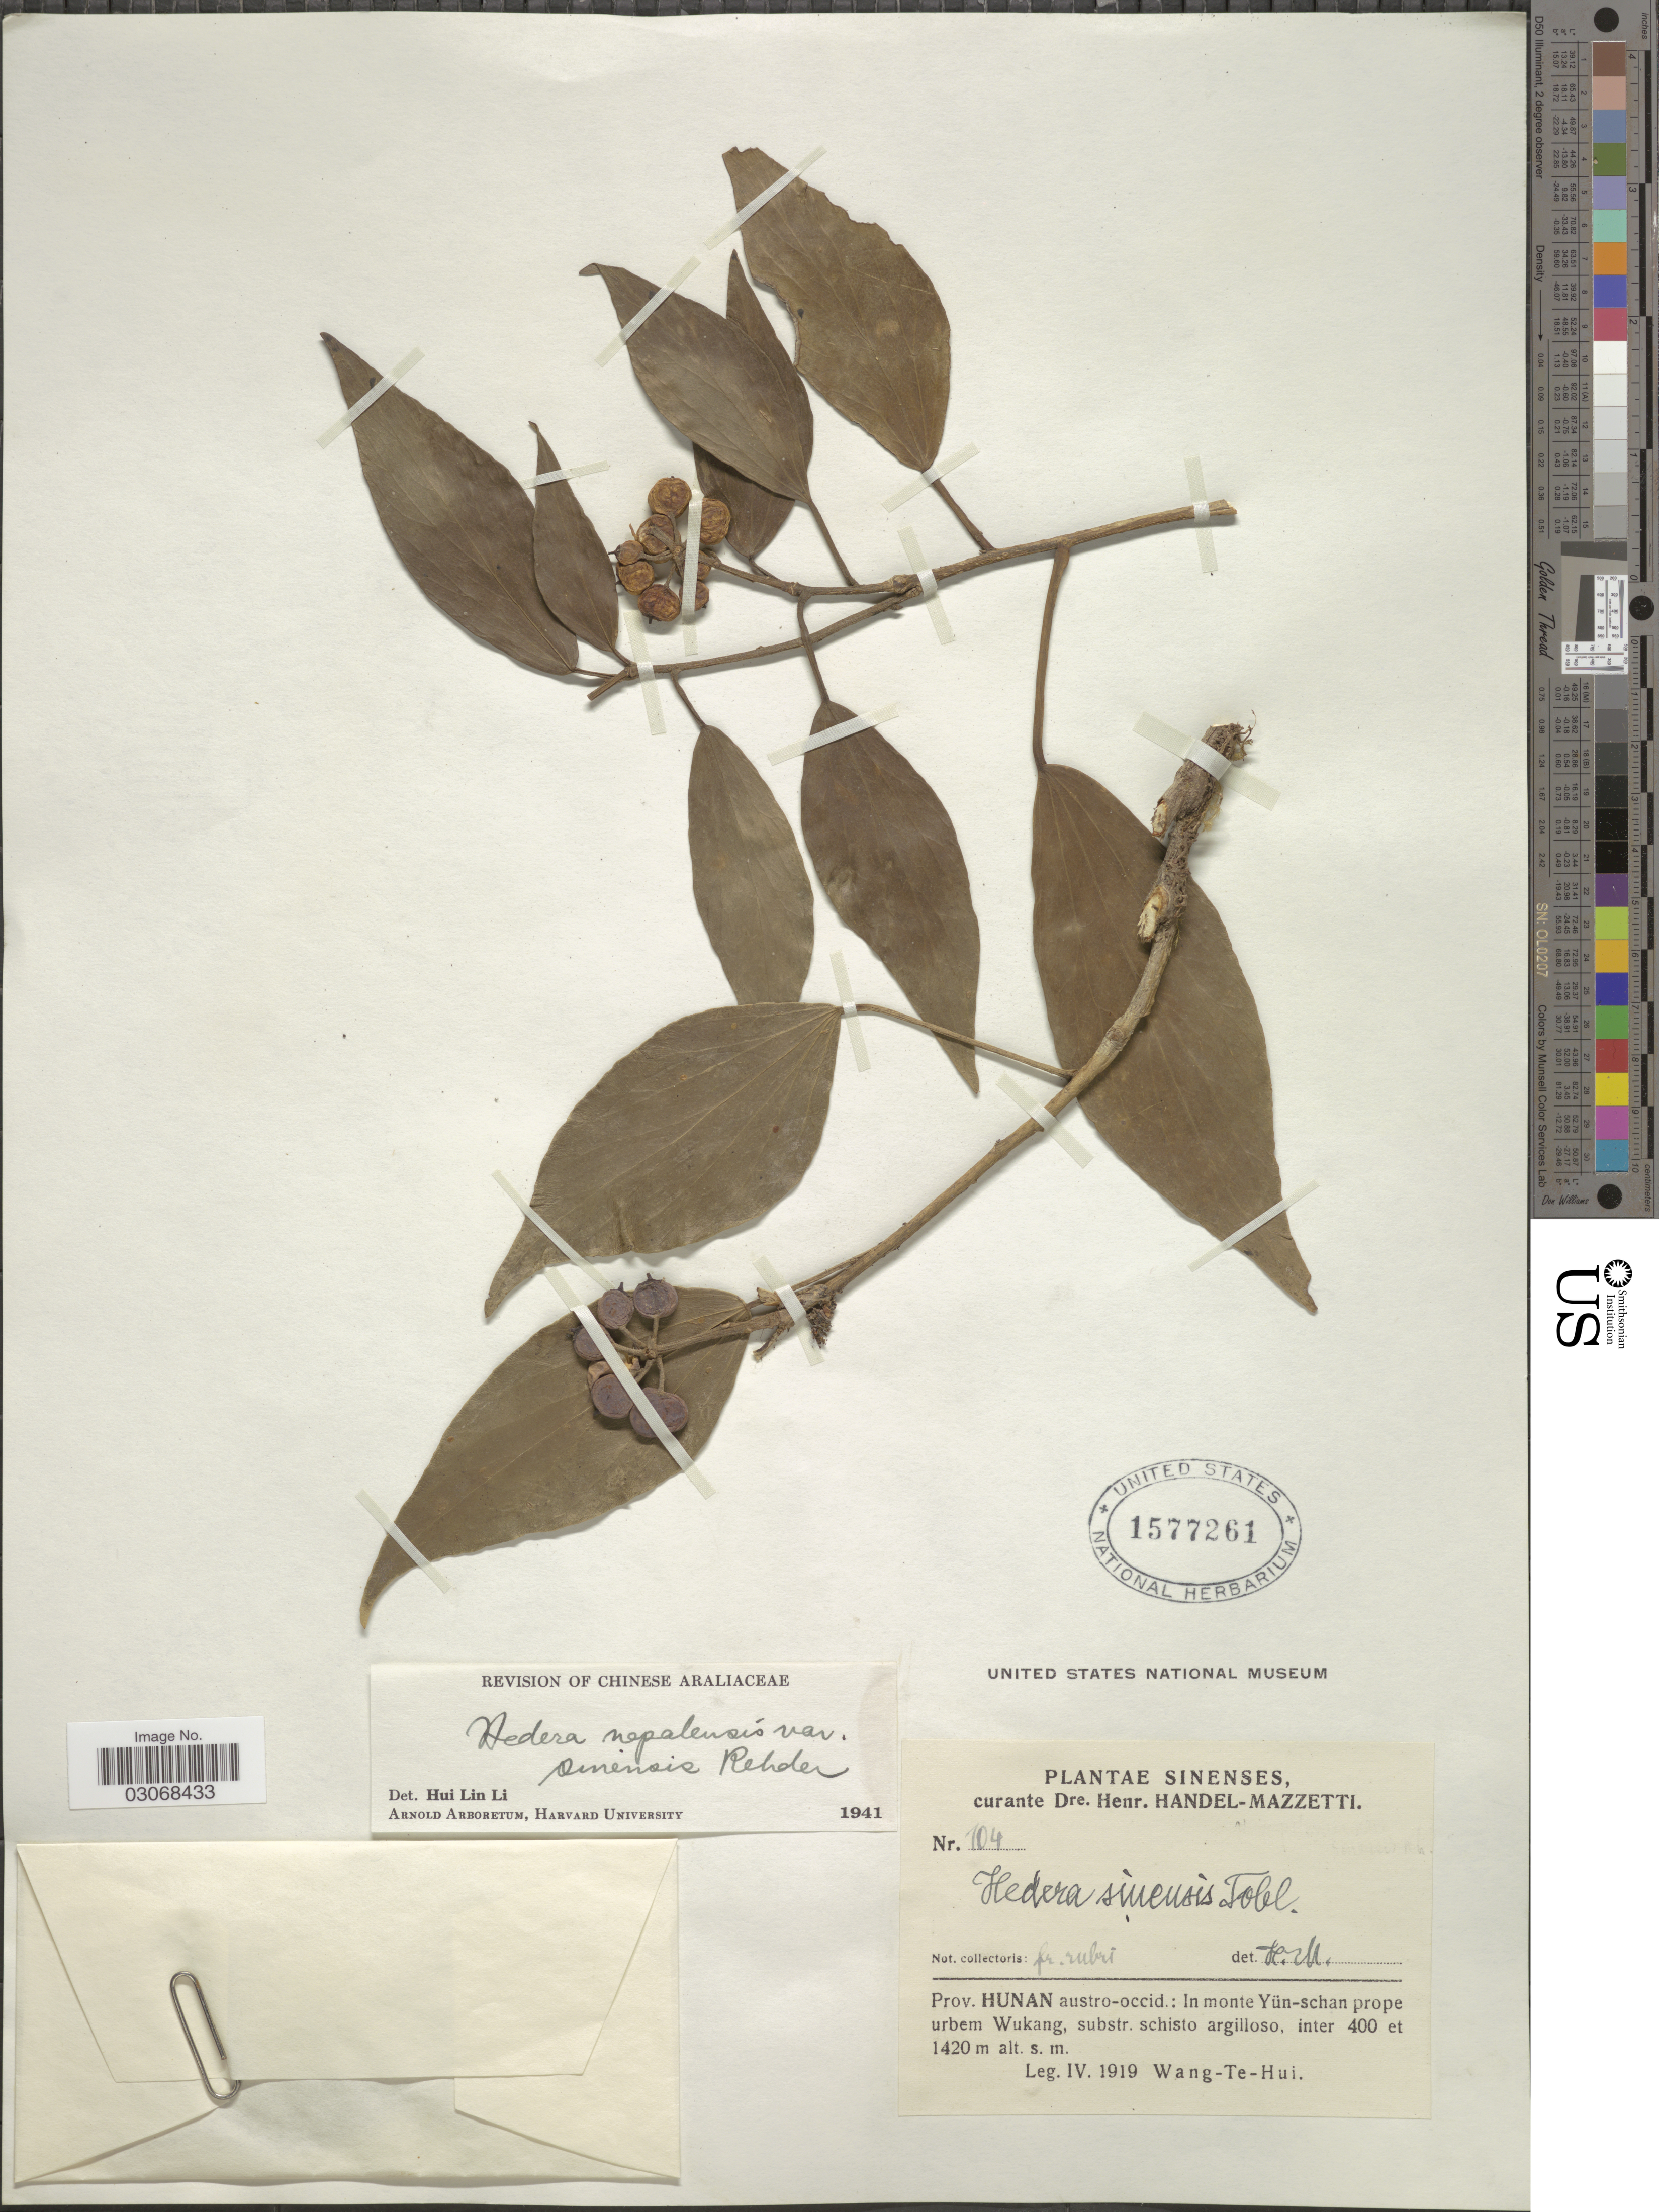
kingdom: Plantae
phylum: Tracheophyta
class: Magnoliopsida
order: Apiales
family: Araliaceae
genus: Hedera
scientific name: Hedera nepalensis var. sinensis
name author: (Tobler) Rehder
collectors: T. H. Wang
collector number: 104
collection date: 1919-04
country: China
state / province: Hunan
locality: Austro-occid.: In monte Yün-schan prope urbem Wukang, substr. schisto argilloso.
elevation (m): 400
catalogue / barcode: US 1577261